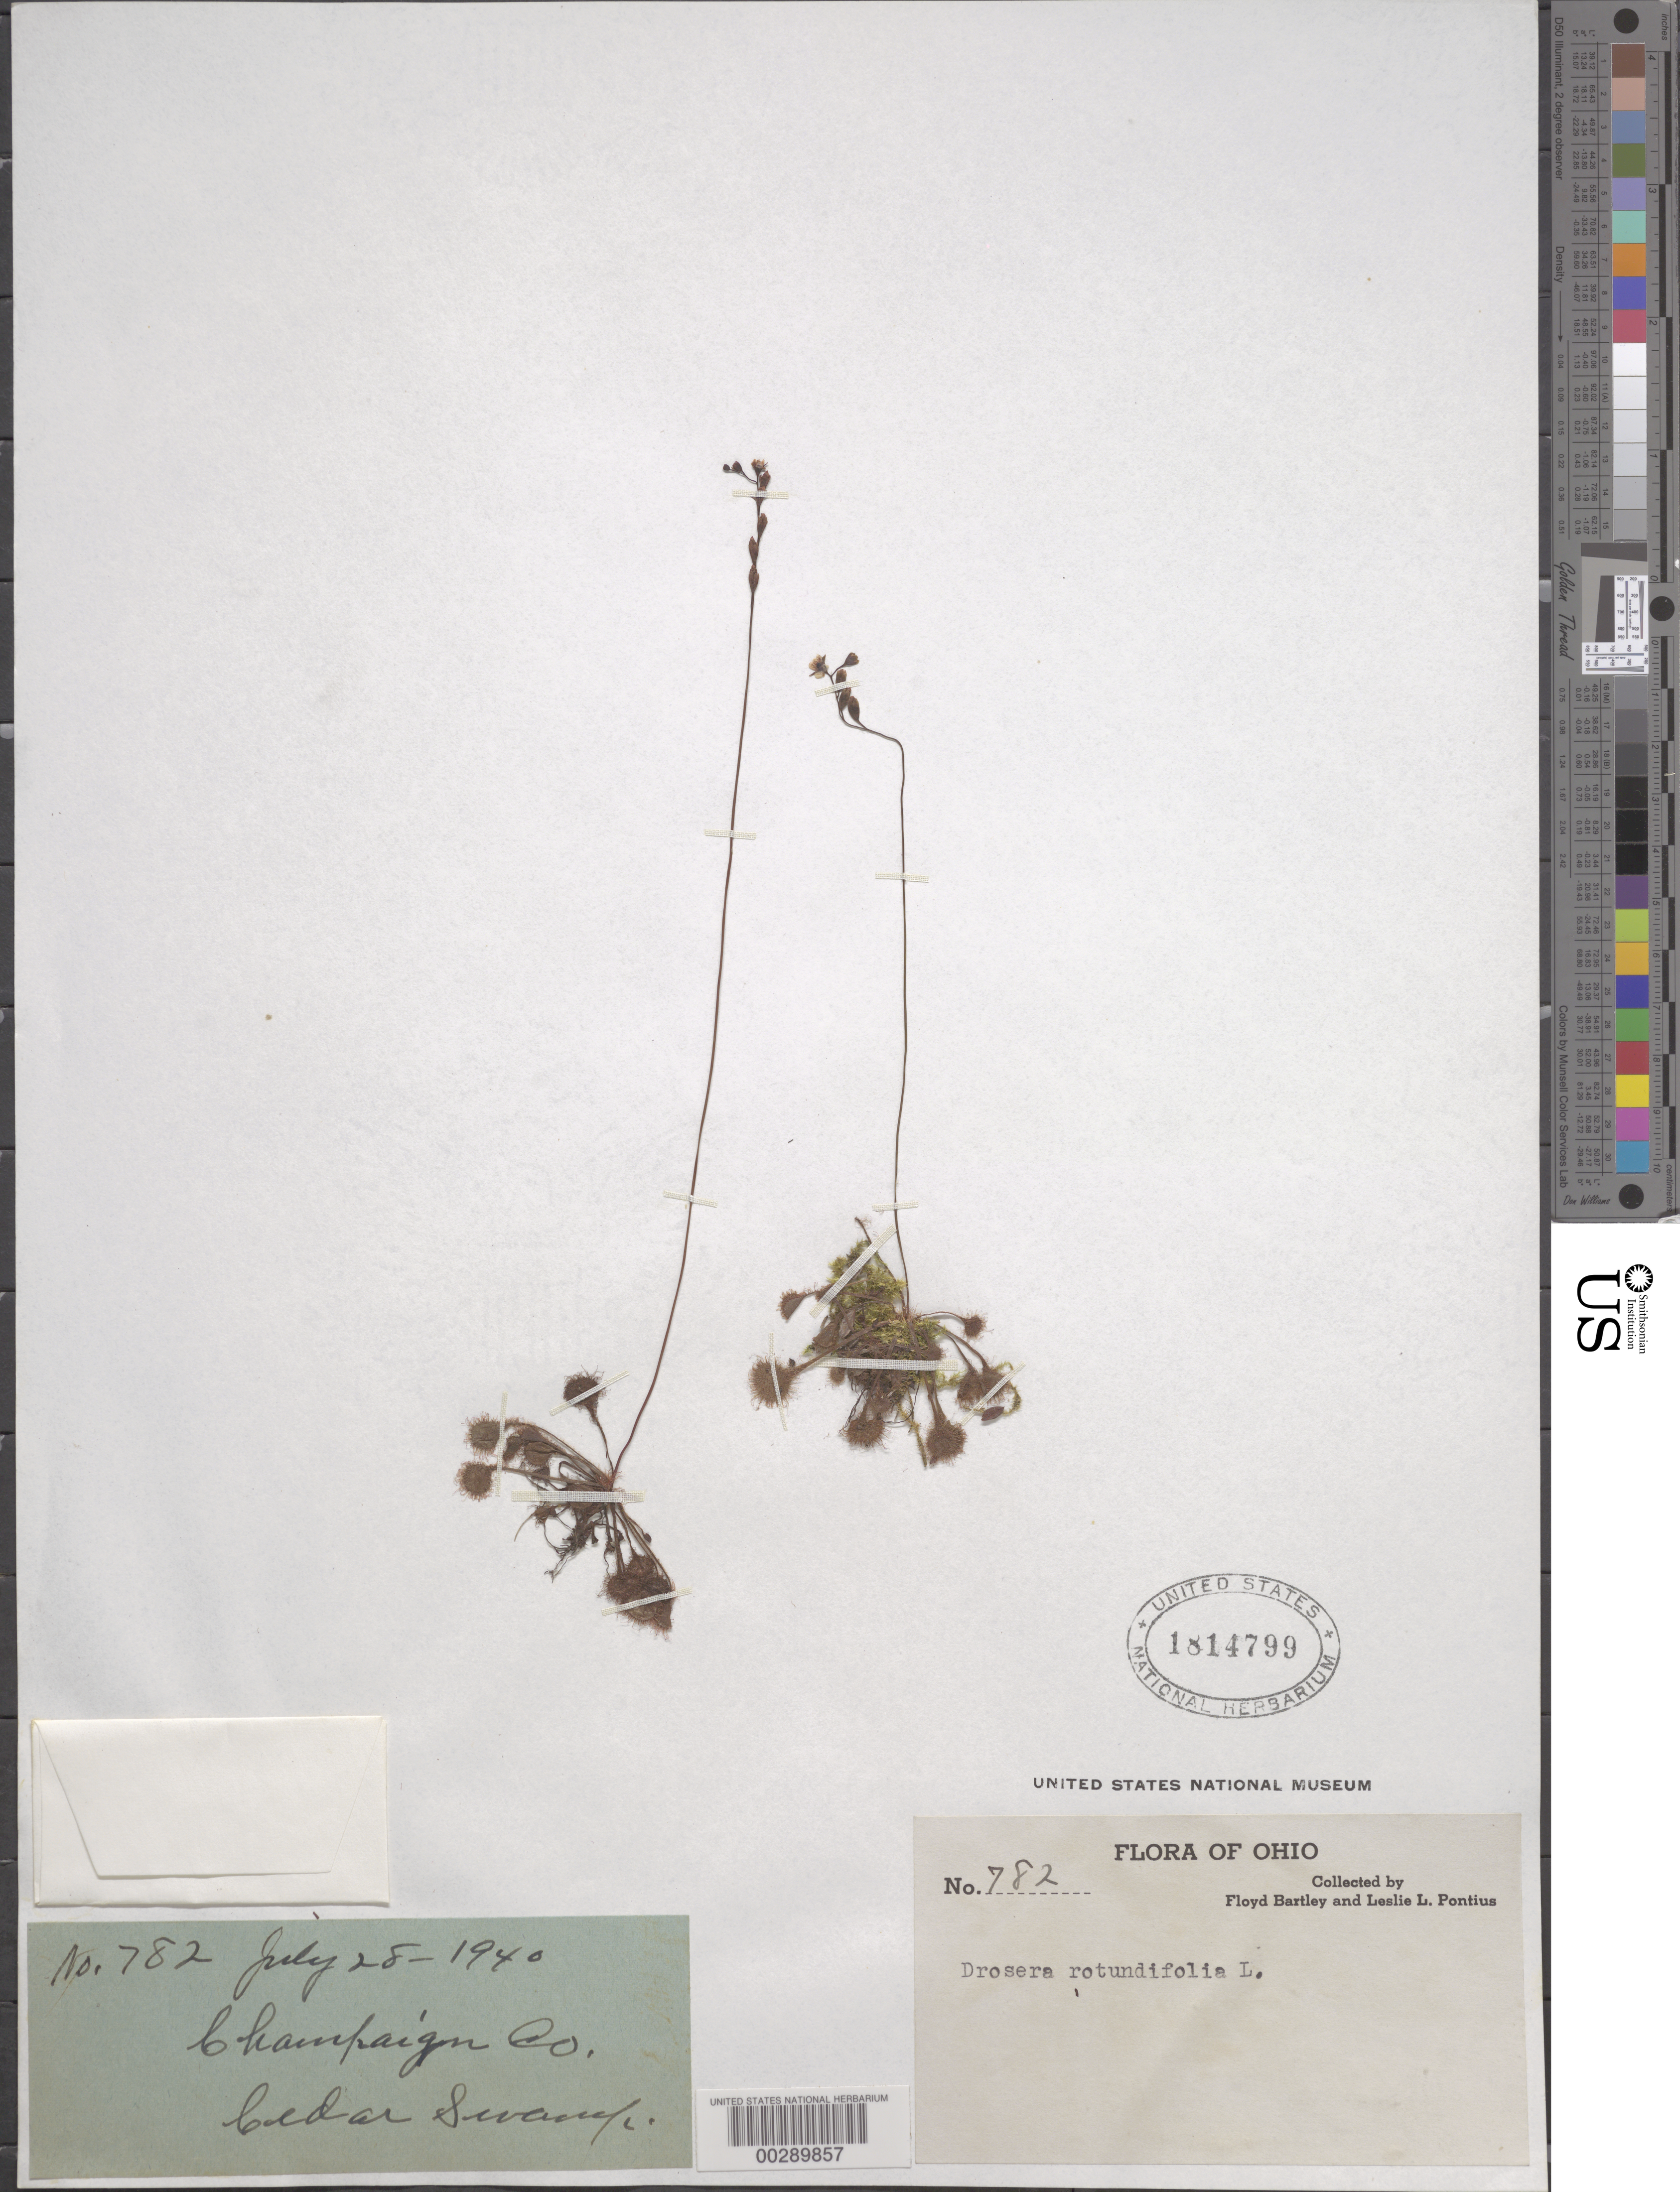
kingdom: Plantae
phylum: Tracheophyta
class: Magnoliopsida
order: Caryophyllales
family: Droseraceae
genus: Drosera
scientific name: Drosera rotundifolia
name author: L.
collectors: F. Bartley & L. Pontius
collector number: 782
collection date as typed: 28 Jul 1940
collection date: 1940-07-28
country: United States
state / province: Ohio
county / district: Champaign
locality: Cedar swamp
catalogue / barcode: US 1814799